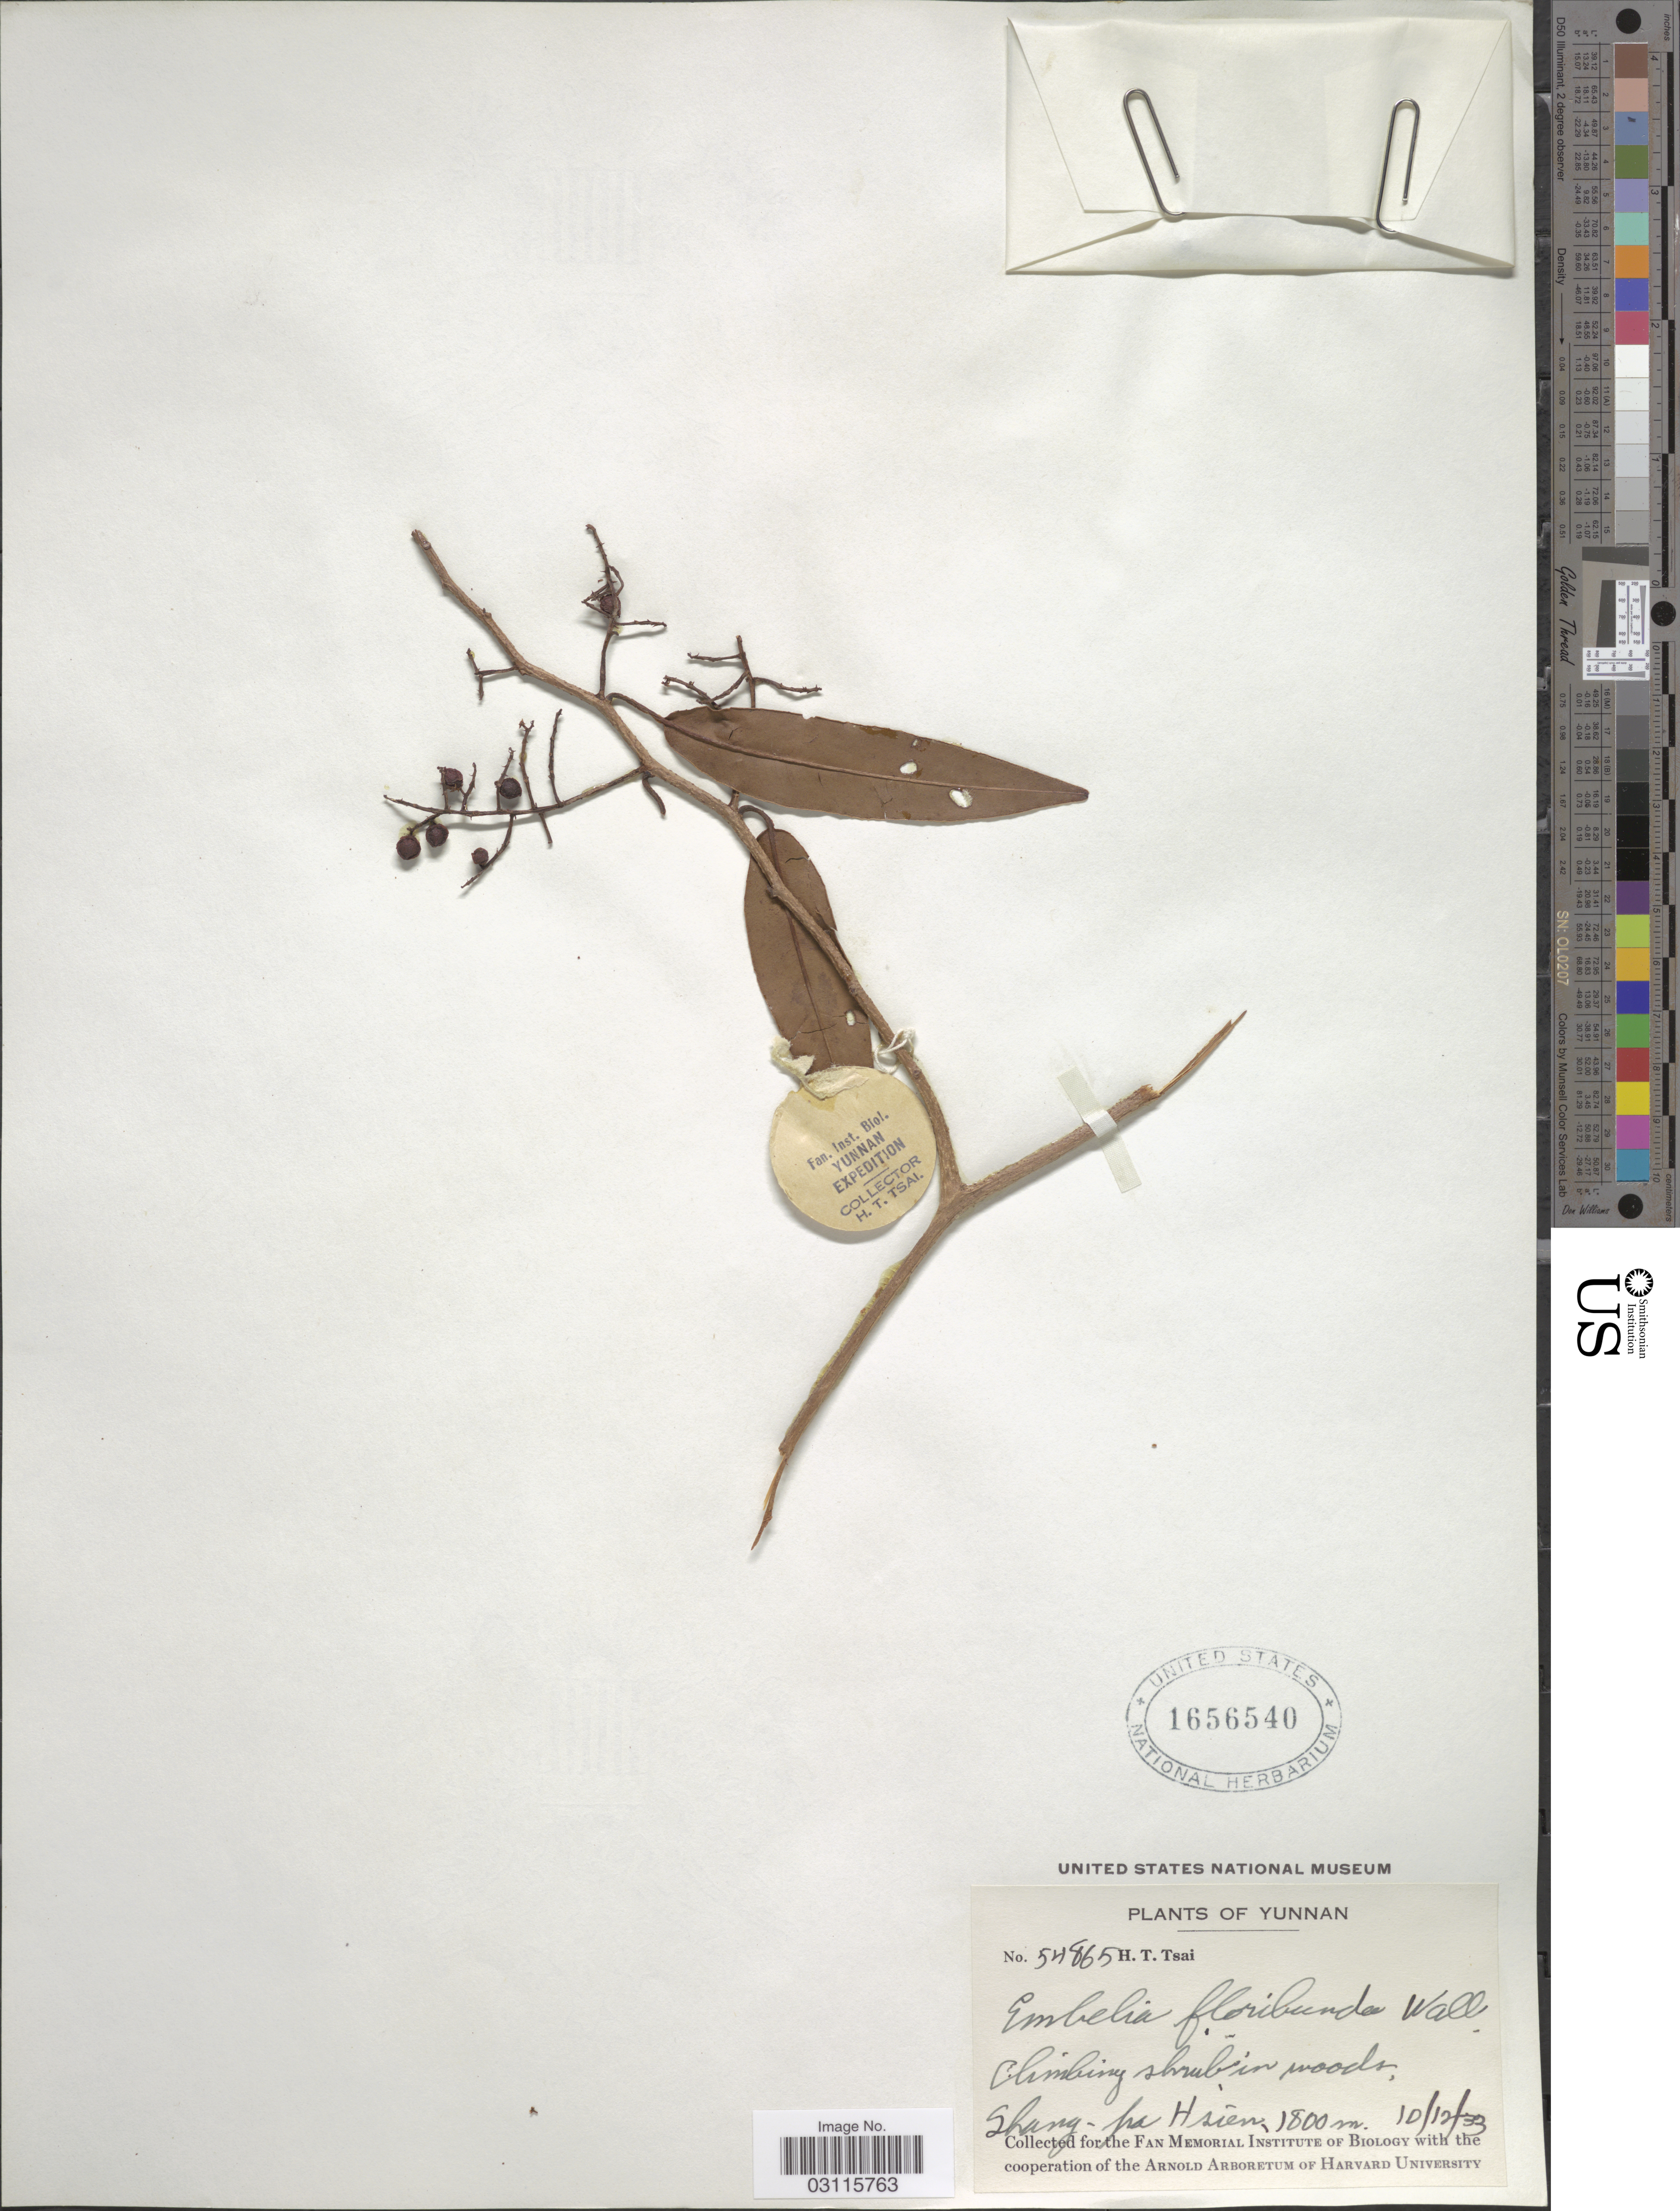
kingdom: Plantae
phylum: Tracheophyta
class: Magnoliopsida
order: Ericales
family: Primulaceae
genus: Embelia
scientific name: Embelia floribunda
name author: Wall.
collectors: H. Tsai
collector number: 54865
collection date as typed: Transcribed d/m/y: 10/12/33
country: China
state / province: Yunnan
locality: Shang-pa Hsien.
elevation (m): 1800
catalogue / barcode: US 1656540